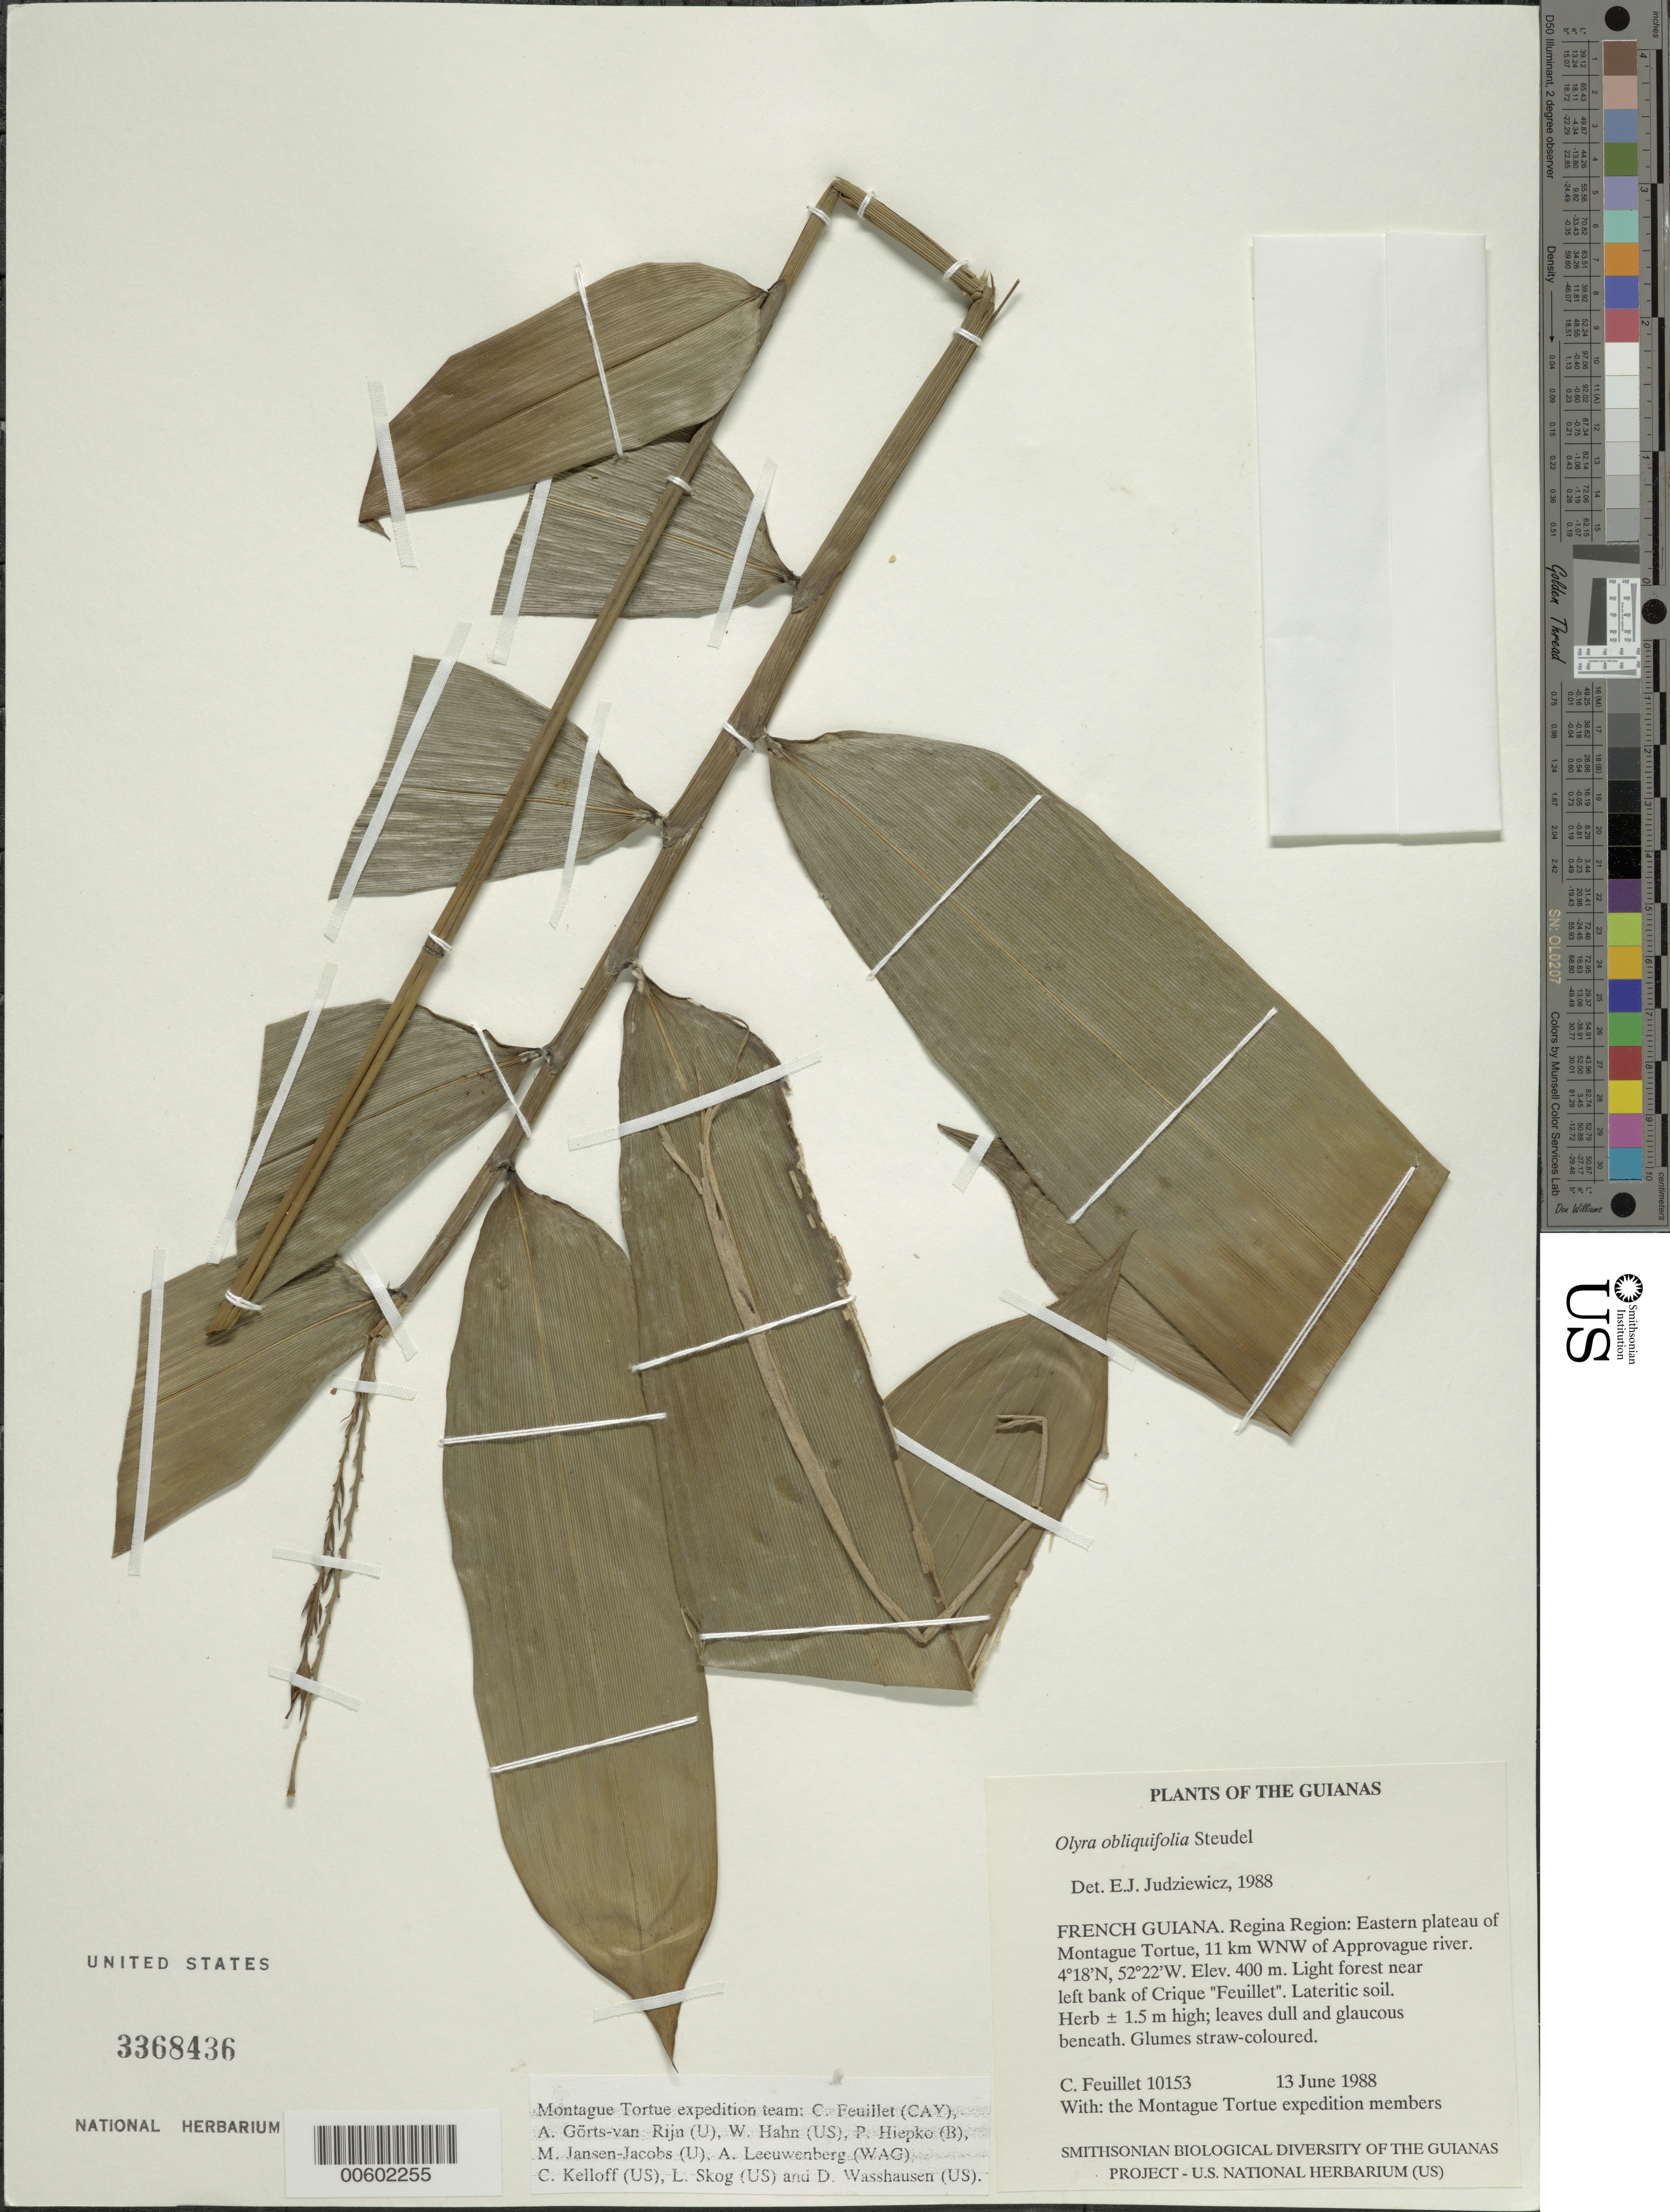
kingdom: Plantae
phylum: Tracheophyta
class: Liliopsida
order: Poales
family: Poaceae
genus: Olyra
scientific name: Olyra obliquifolia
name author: Steud.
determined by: Judziewicz, E. J.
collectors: C. Feuillet & Montagne Torte Exped. members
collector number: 10153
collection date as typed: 13 June 1988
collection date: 1988-06-13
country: French Guiana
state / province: Cayenne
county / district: Regina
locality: Eastern plateau of Montagne Tortue, 11 km WNW of Approuague river. Near left bank Crique "Feuillet"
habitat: Light forest. Lateritic soil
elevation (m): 400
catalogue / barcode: US 3368436